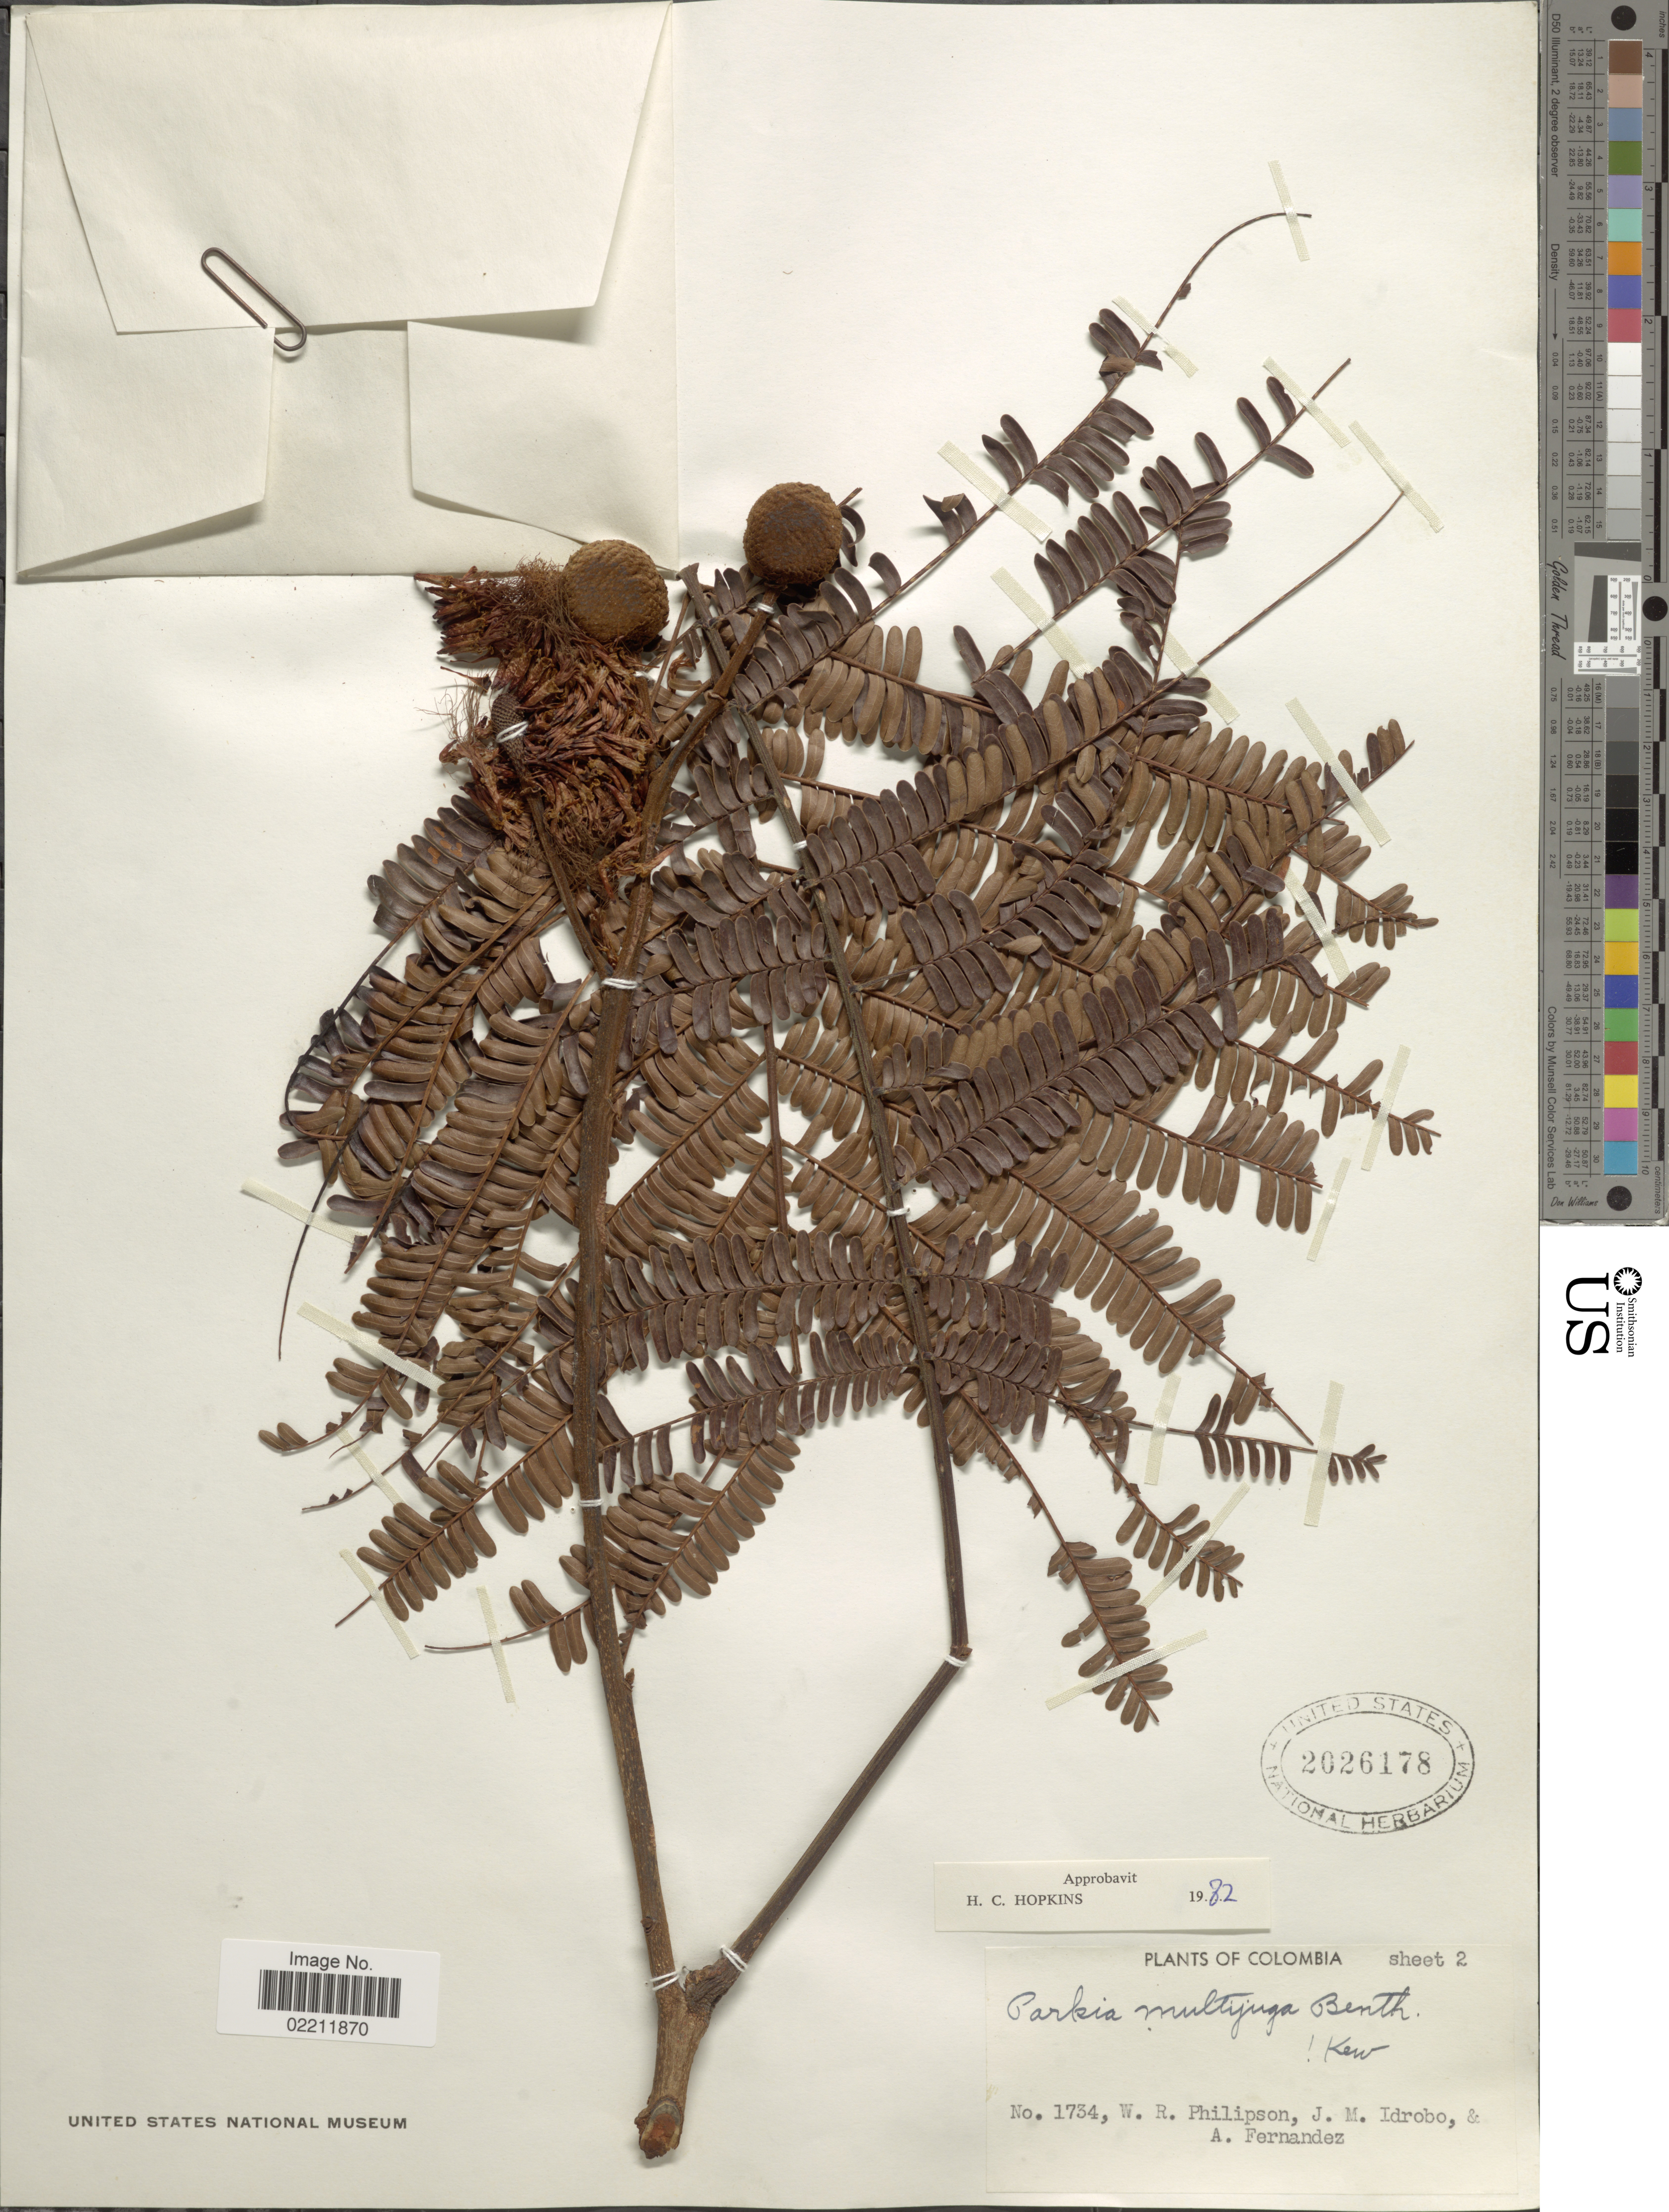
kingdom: Plantae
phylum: Tracheophyta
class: Magnoliopsida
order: Fabales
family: Fabaceae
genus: Parkia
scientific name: Parkia multijuga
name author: Benth.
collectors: W. R. Philipson, J. M. Idrobo & A. Fernandez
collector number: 1734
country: Colombia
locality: Colombia.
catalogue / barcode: US 2026178